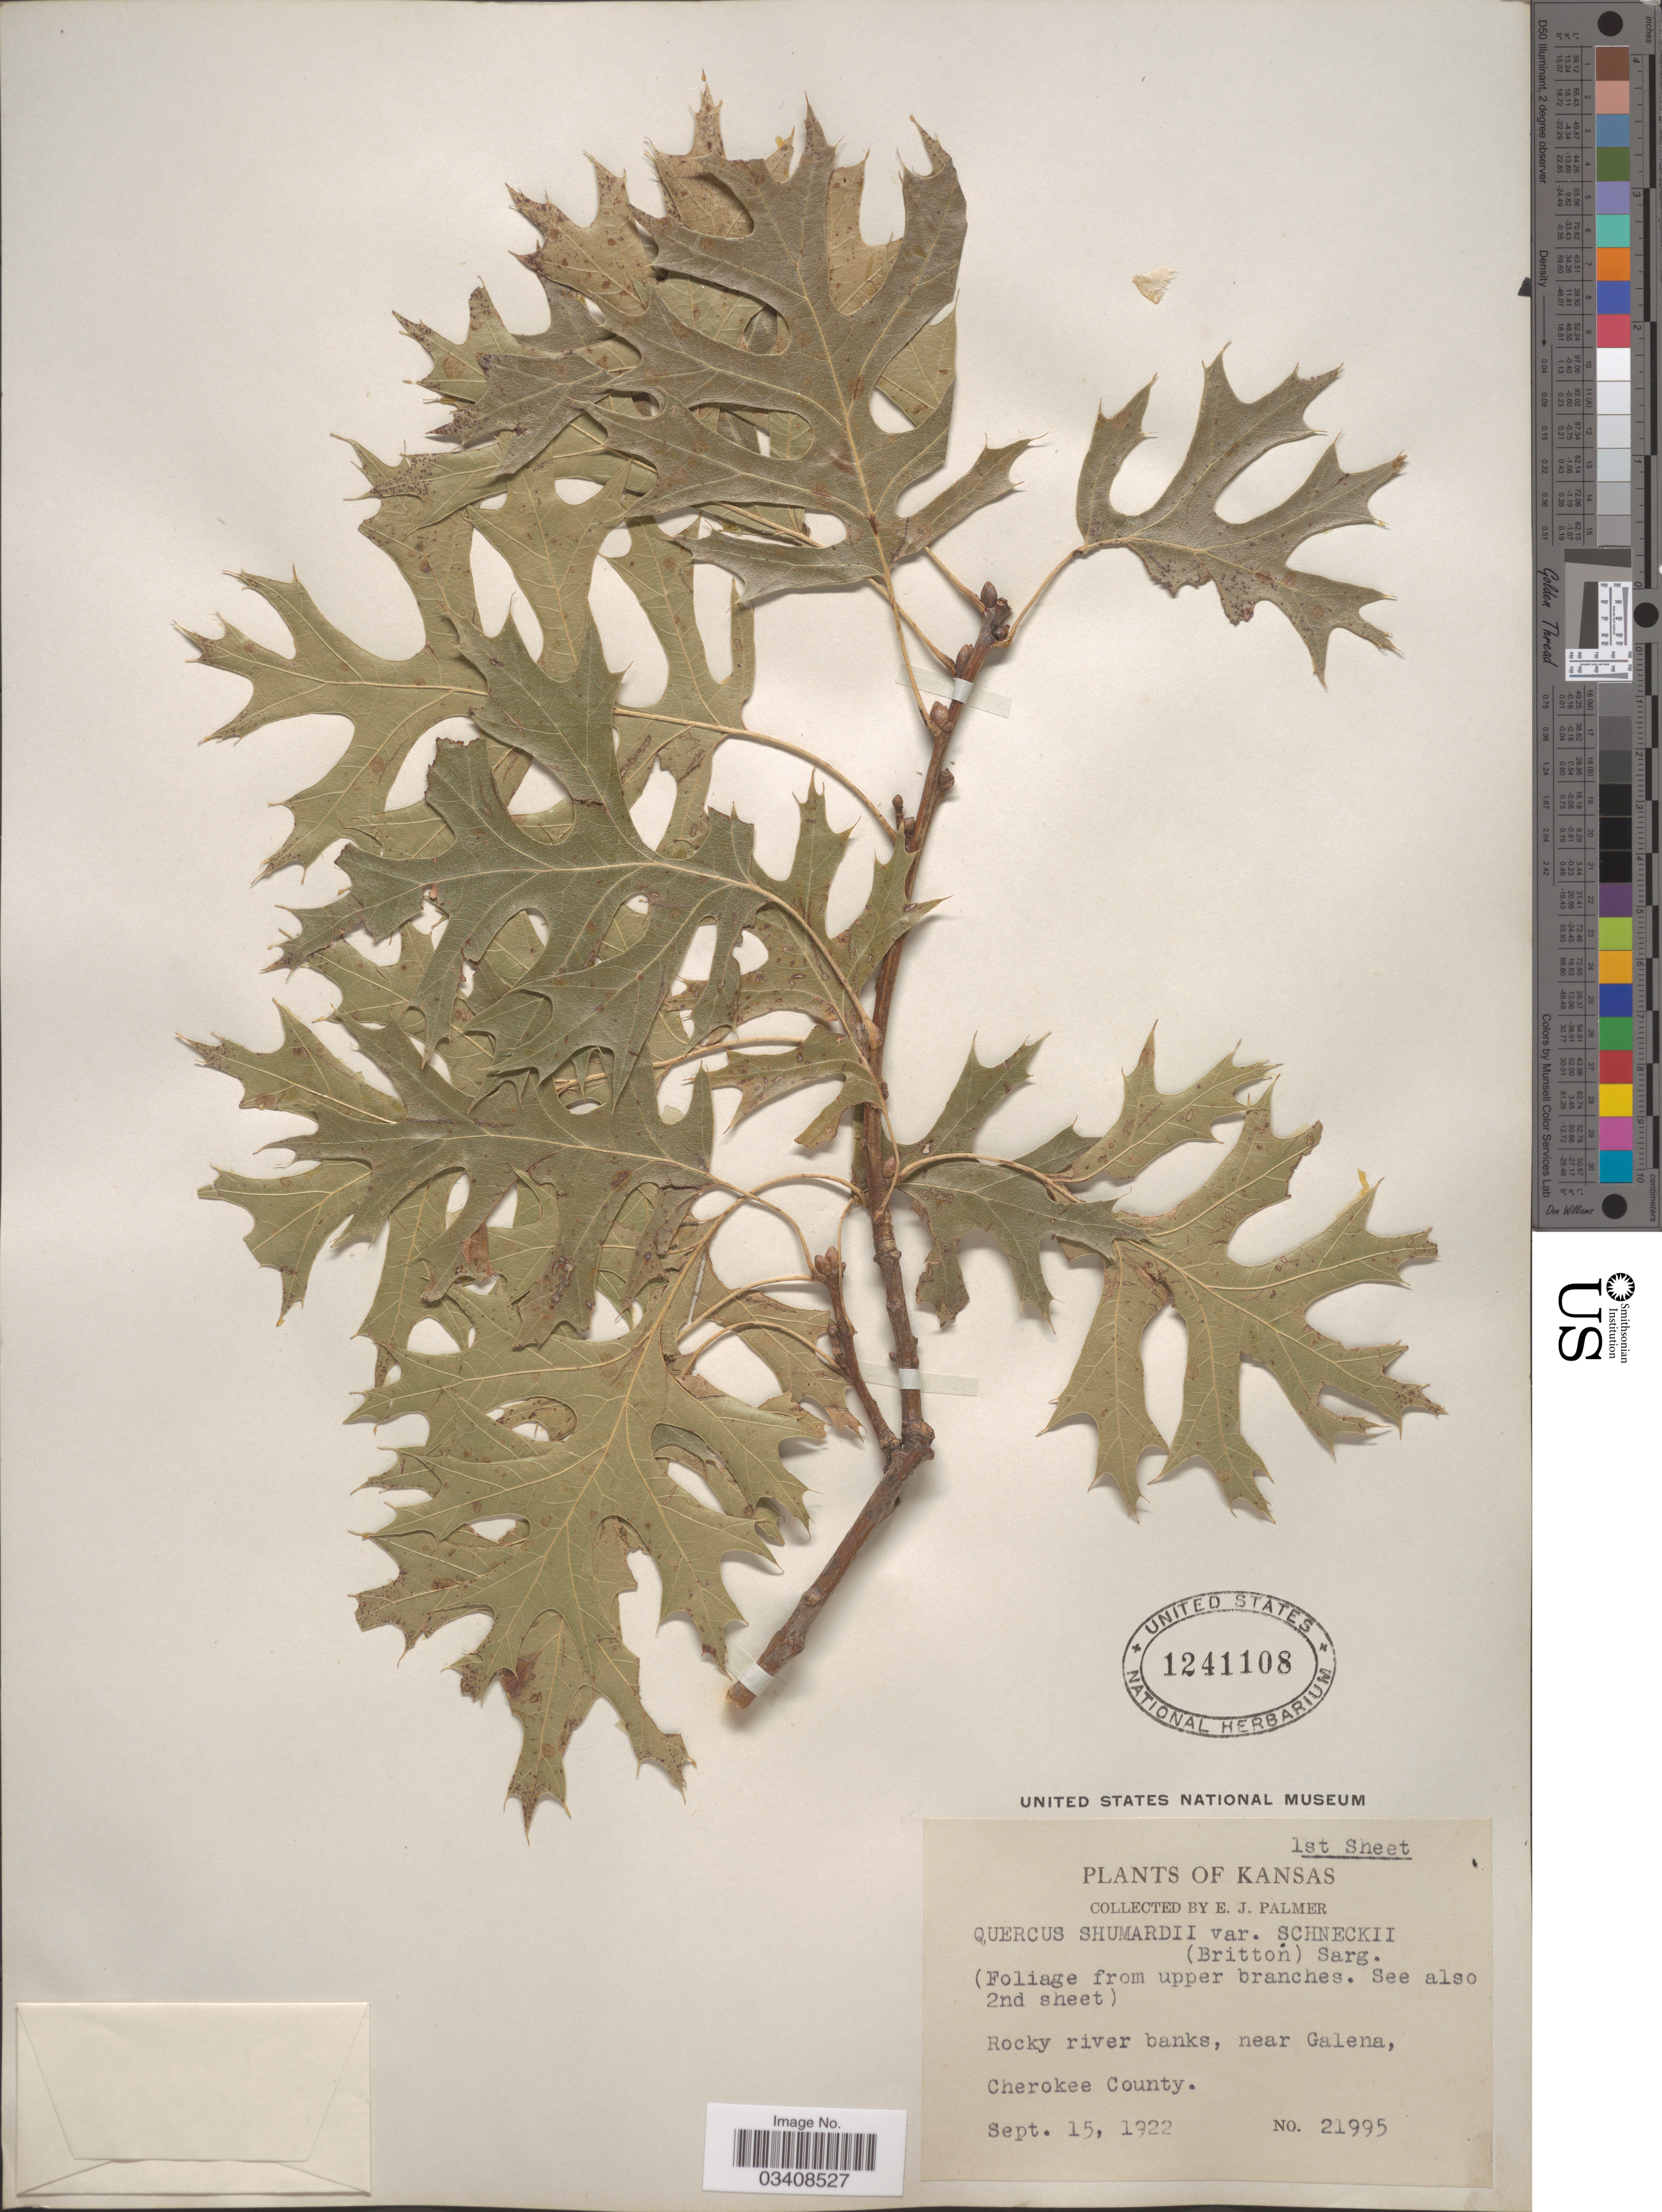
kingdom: Plantae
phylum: Tracheophyta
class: Magnoliopsida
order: Fagales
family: Fagaceae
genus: Quercus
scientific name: Quercus shumardii var. schneckii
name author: (Britton) Sarg.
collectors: E. J. Palmer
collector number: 21995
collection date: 1922-09-15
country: United States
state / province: Kansas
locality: Near Galena, Cherokee County.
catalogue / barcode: US 1241108